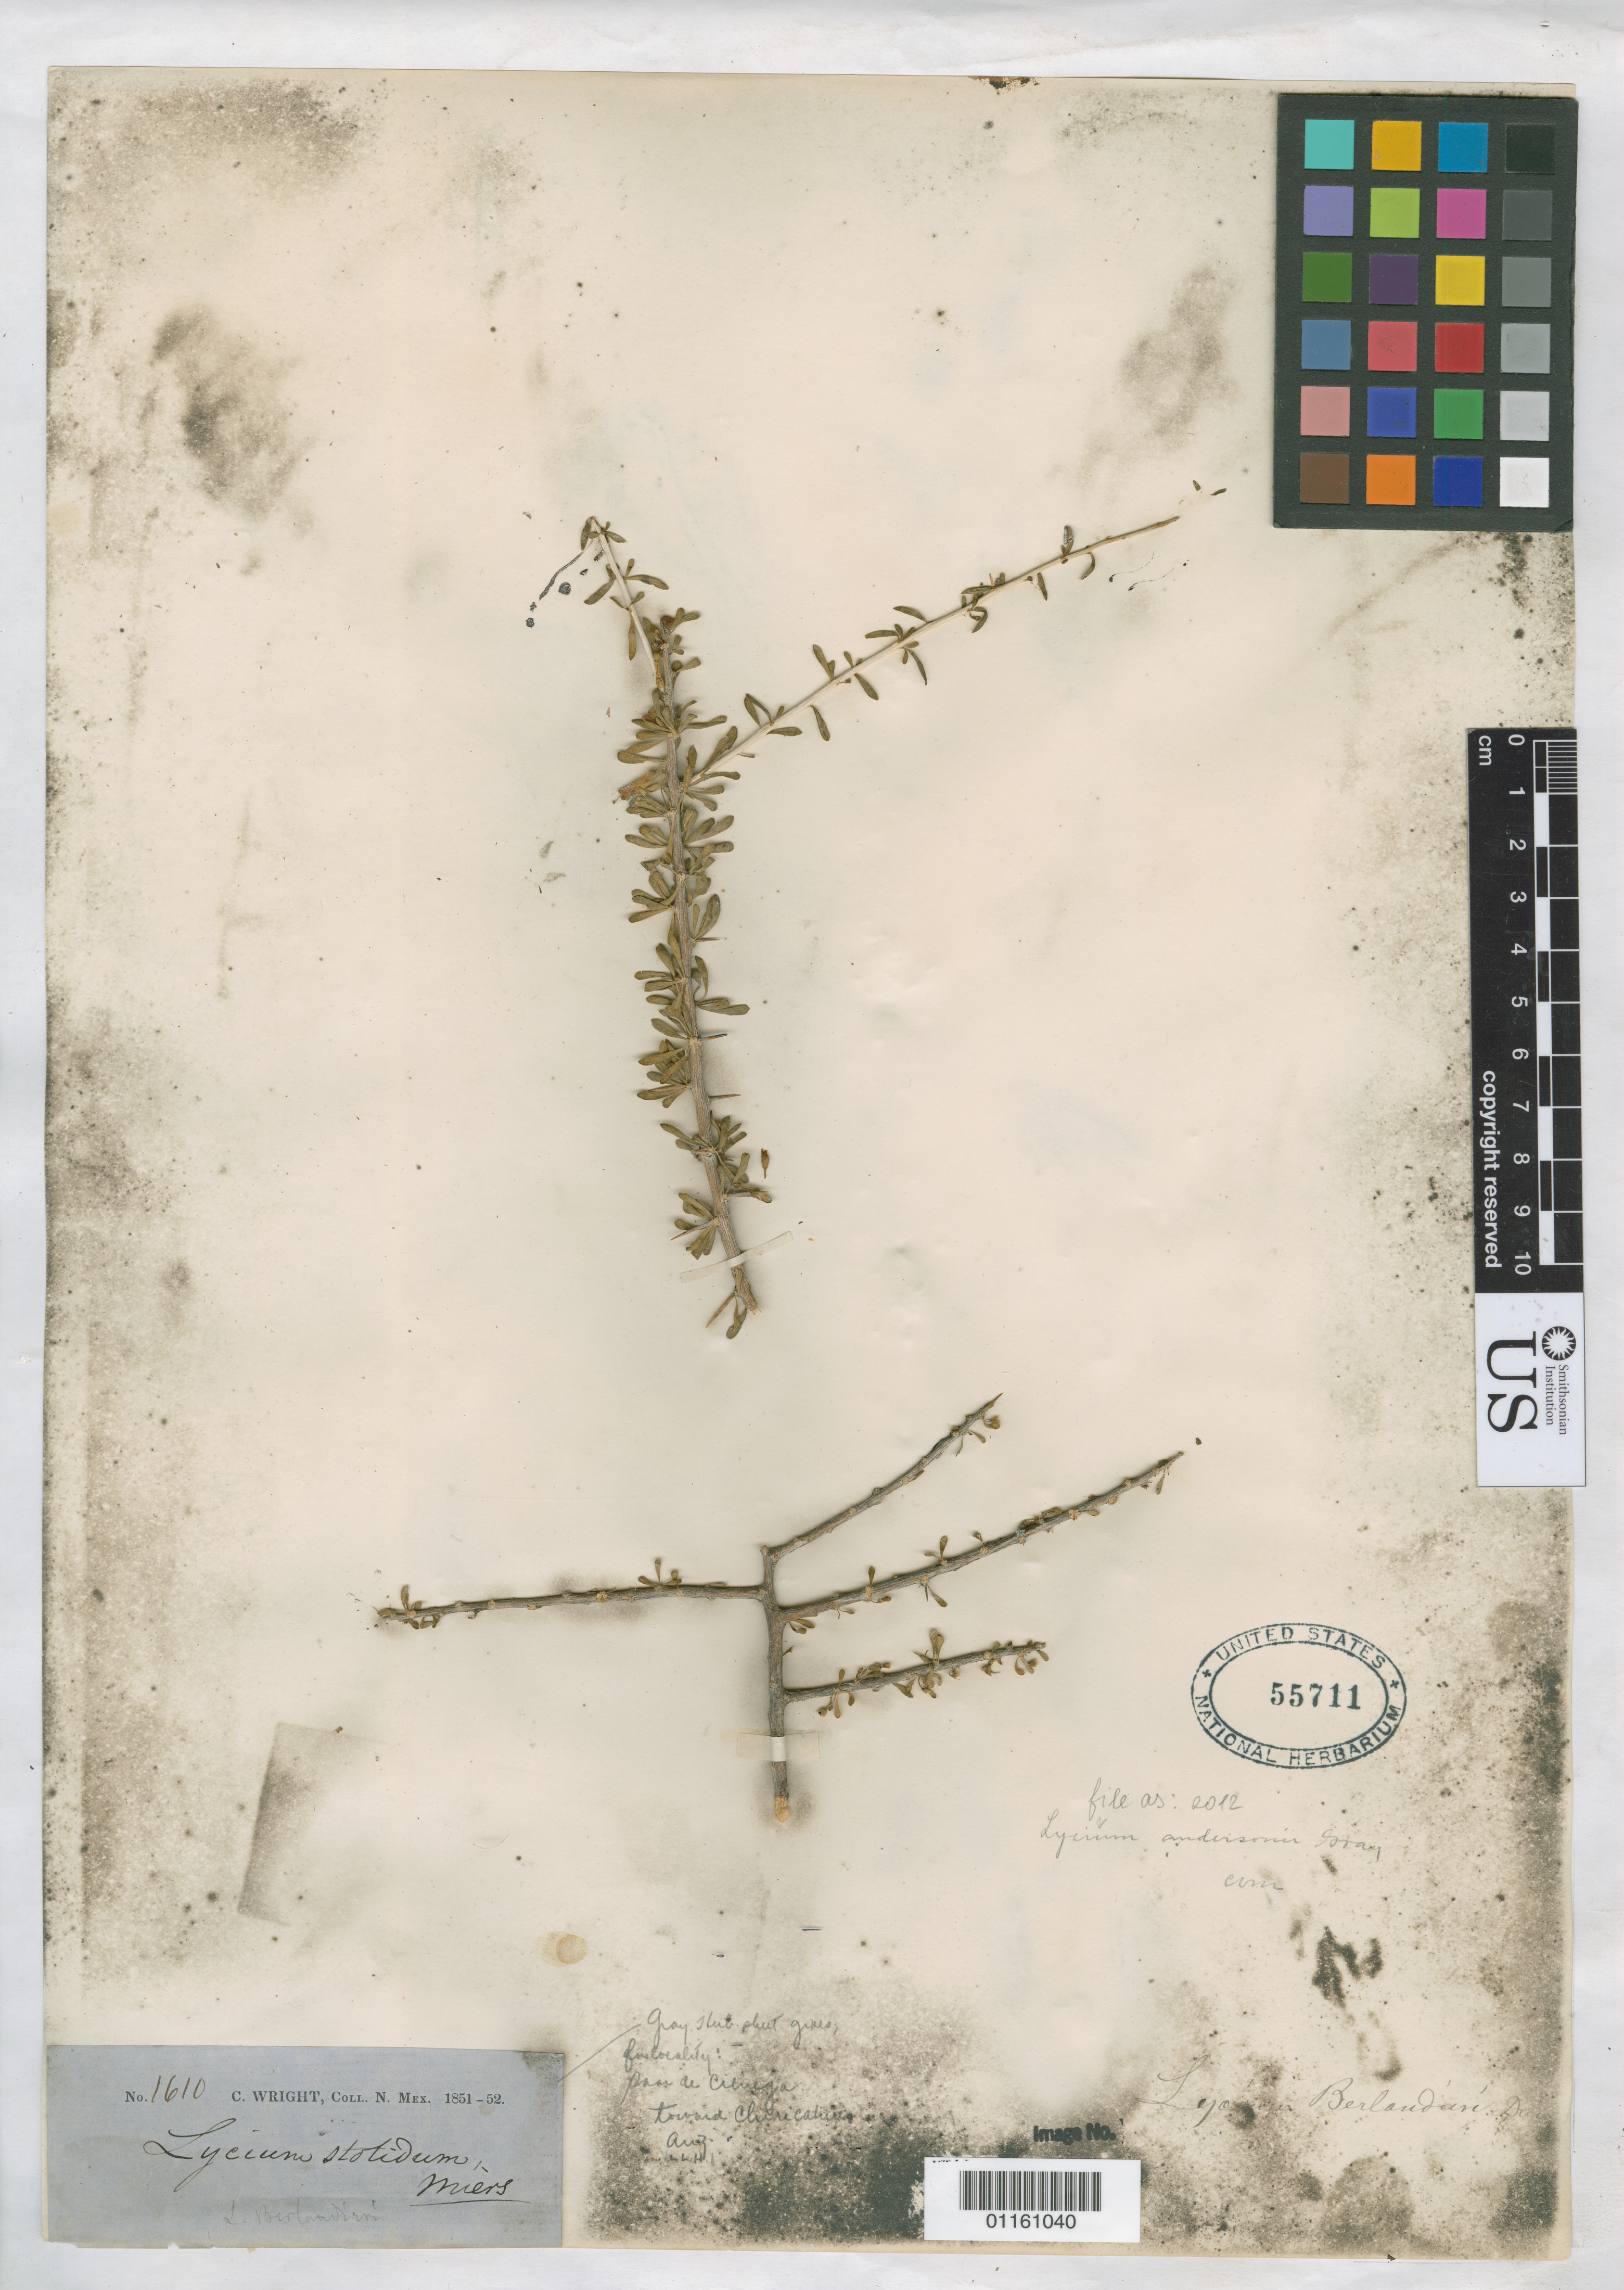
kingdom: Plantae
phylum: Tracheophyta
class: Magnoliopsida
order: Solanales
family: Solanaceae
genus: Lycium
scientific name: Lycium andersonii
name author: A. Gray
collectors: C. Wright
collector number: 1610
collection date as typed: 1851 to -- --- 1852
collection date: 1851/1852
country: United States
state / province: New Mexico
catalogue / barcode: US 55711